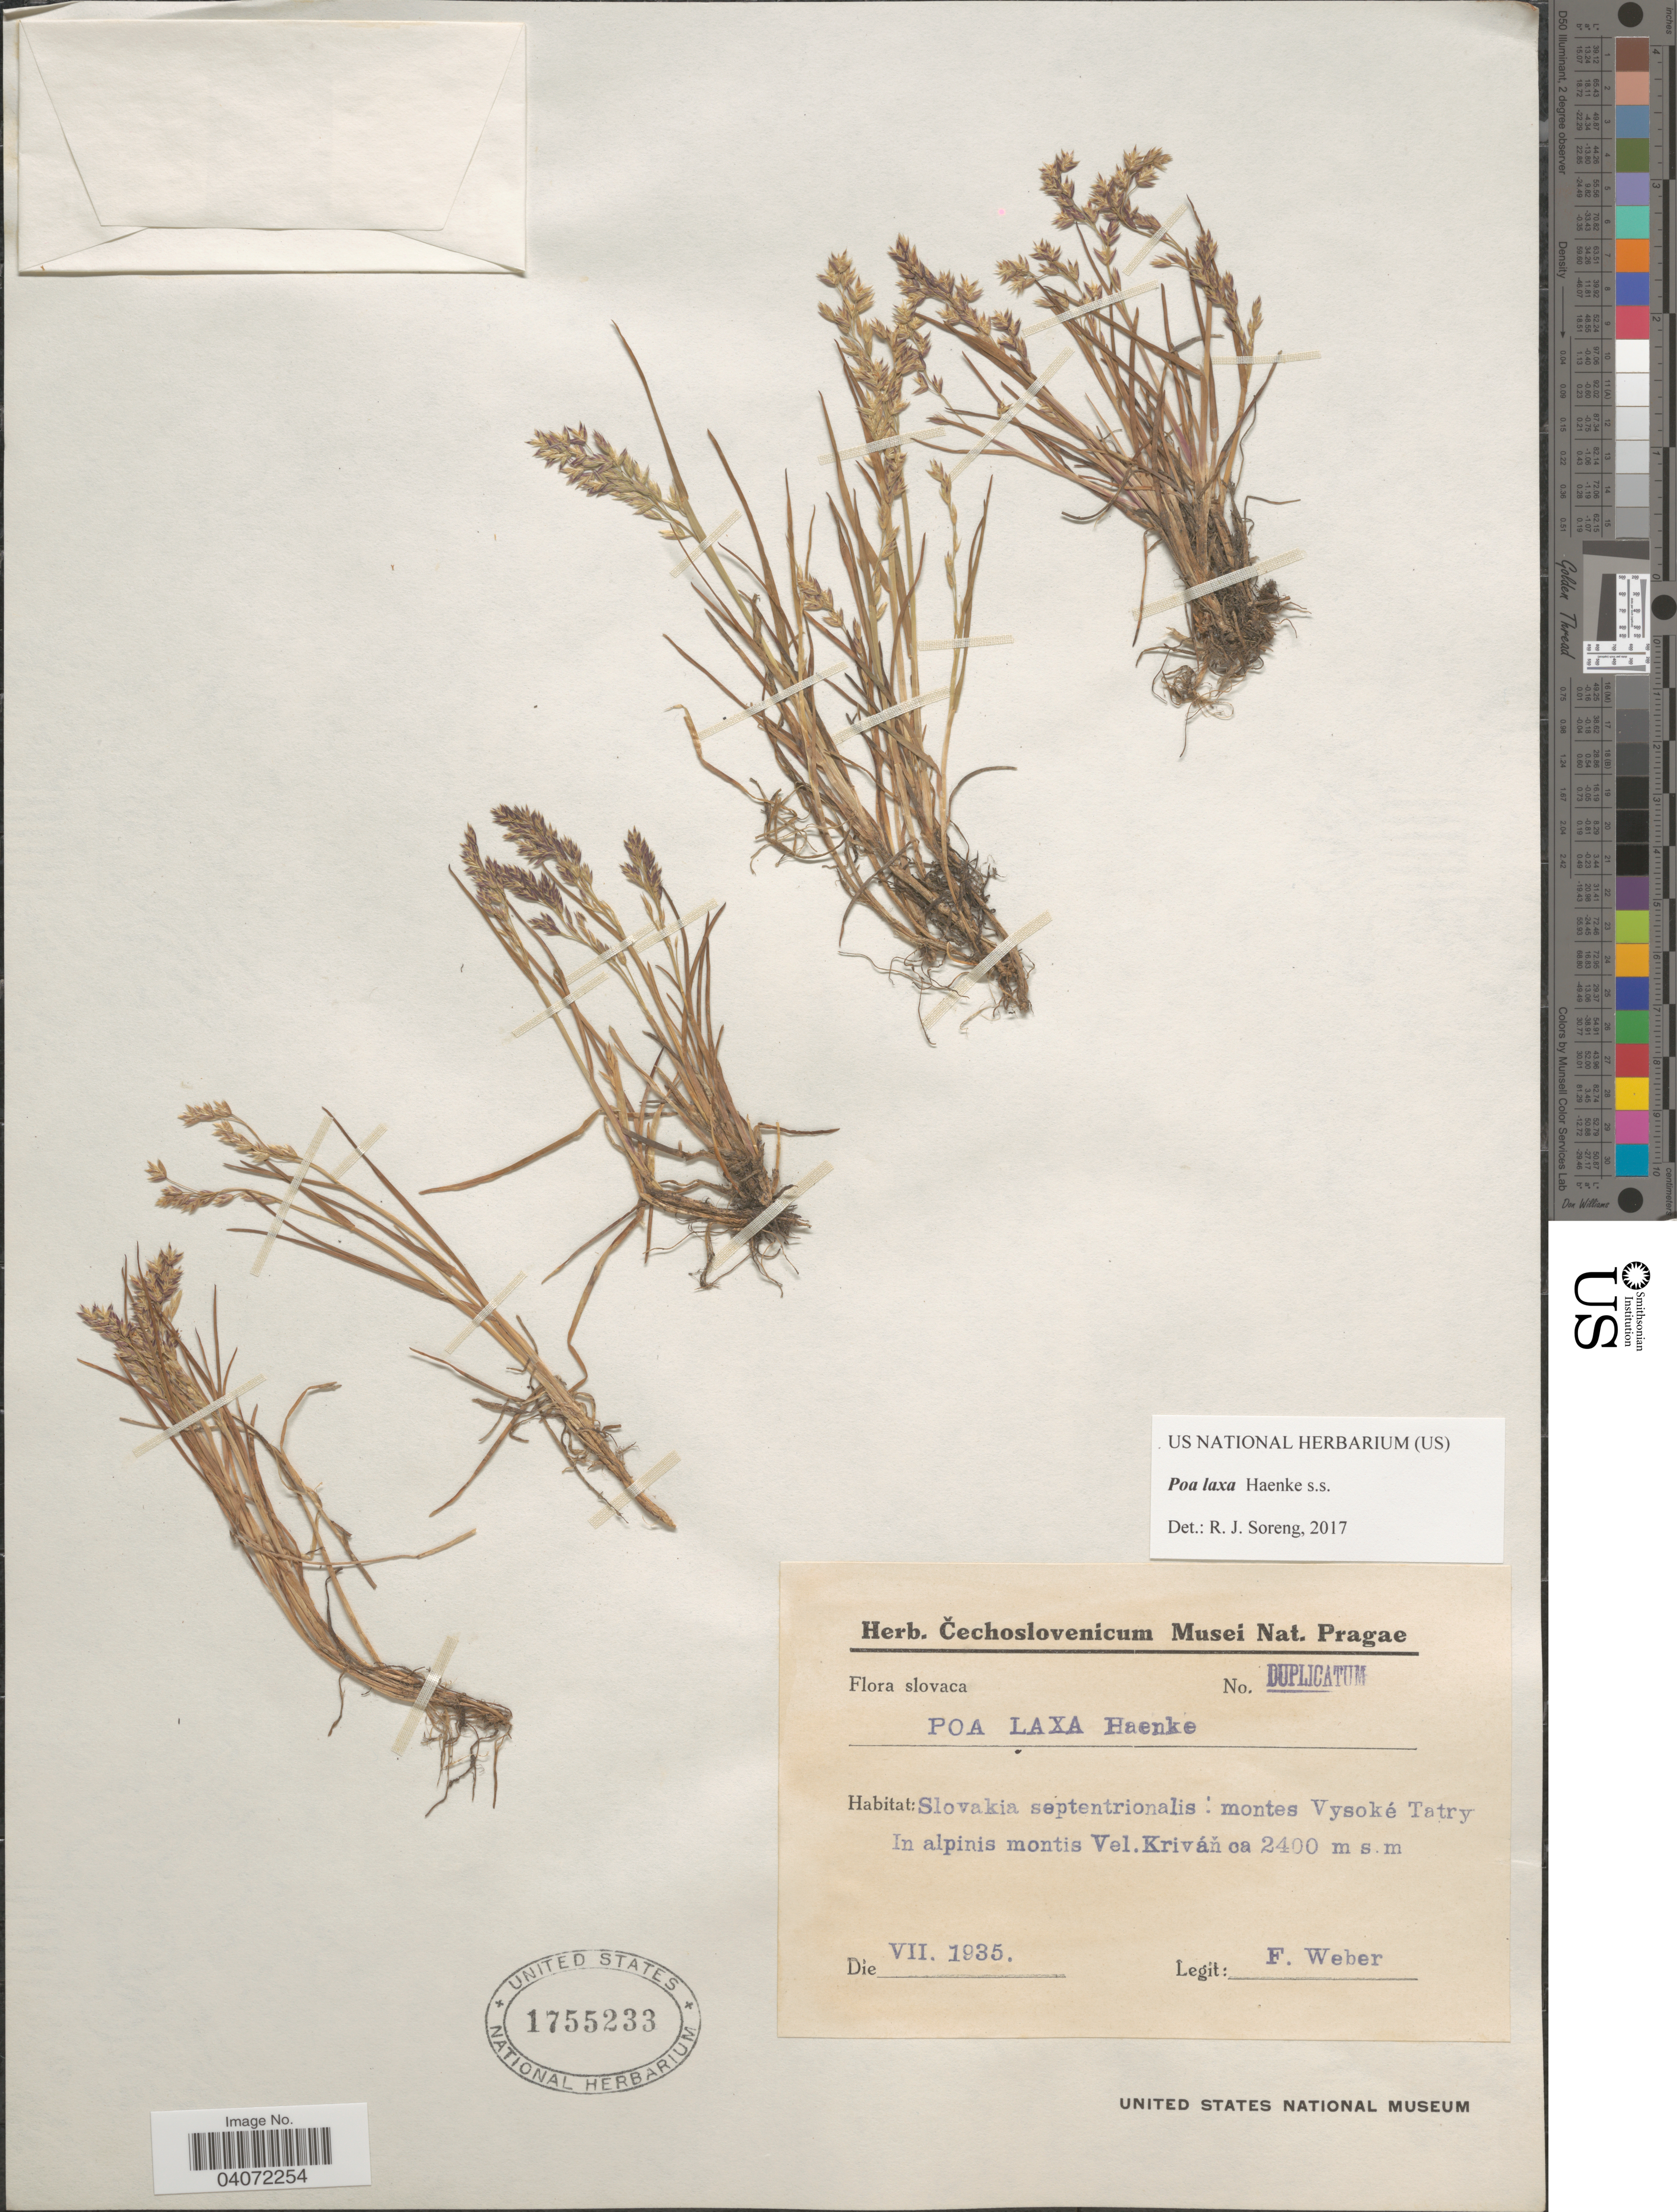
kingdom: Plantae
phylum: Tracheophyta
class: Liliopsida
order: Poales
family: Poaceae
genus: Poa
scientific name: Poa laxa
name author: Haenke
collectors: F. Weber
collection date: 1935-07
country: Slovakia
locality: Slovaca. Slovakia septentrionalis. Montes Vysoké Tatry. In alpinis montis Vel. Kriván.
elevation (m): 2400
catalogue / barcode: US 1755233